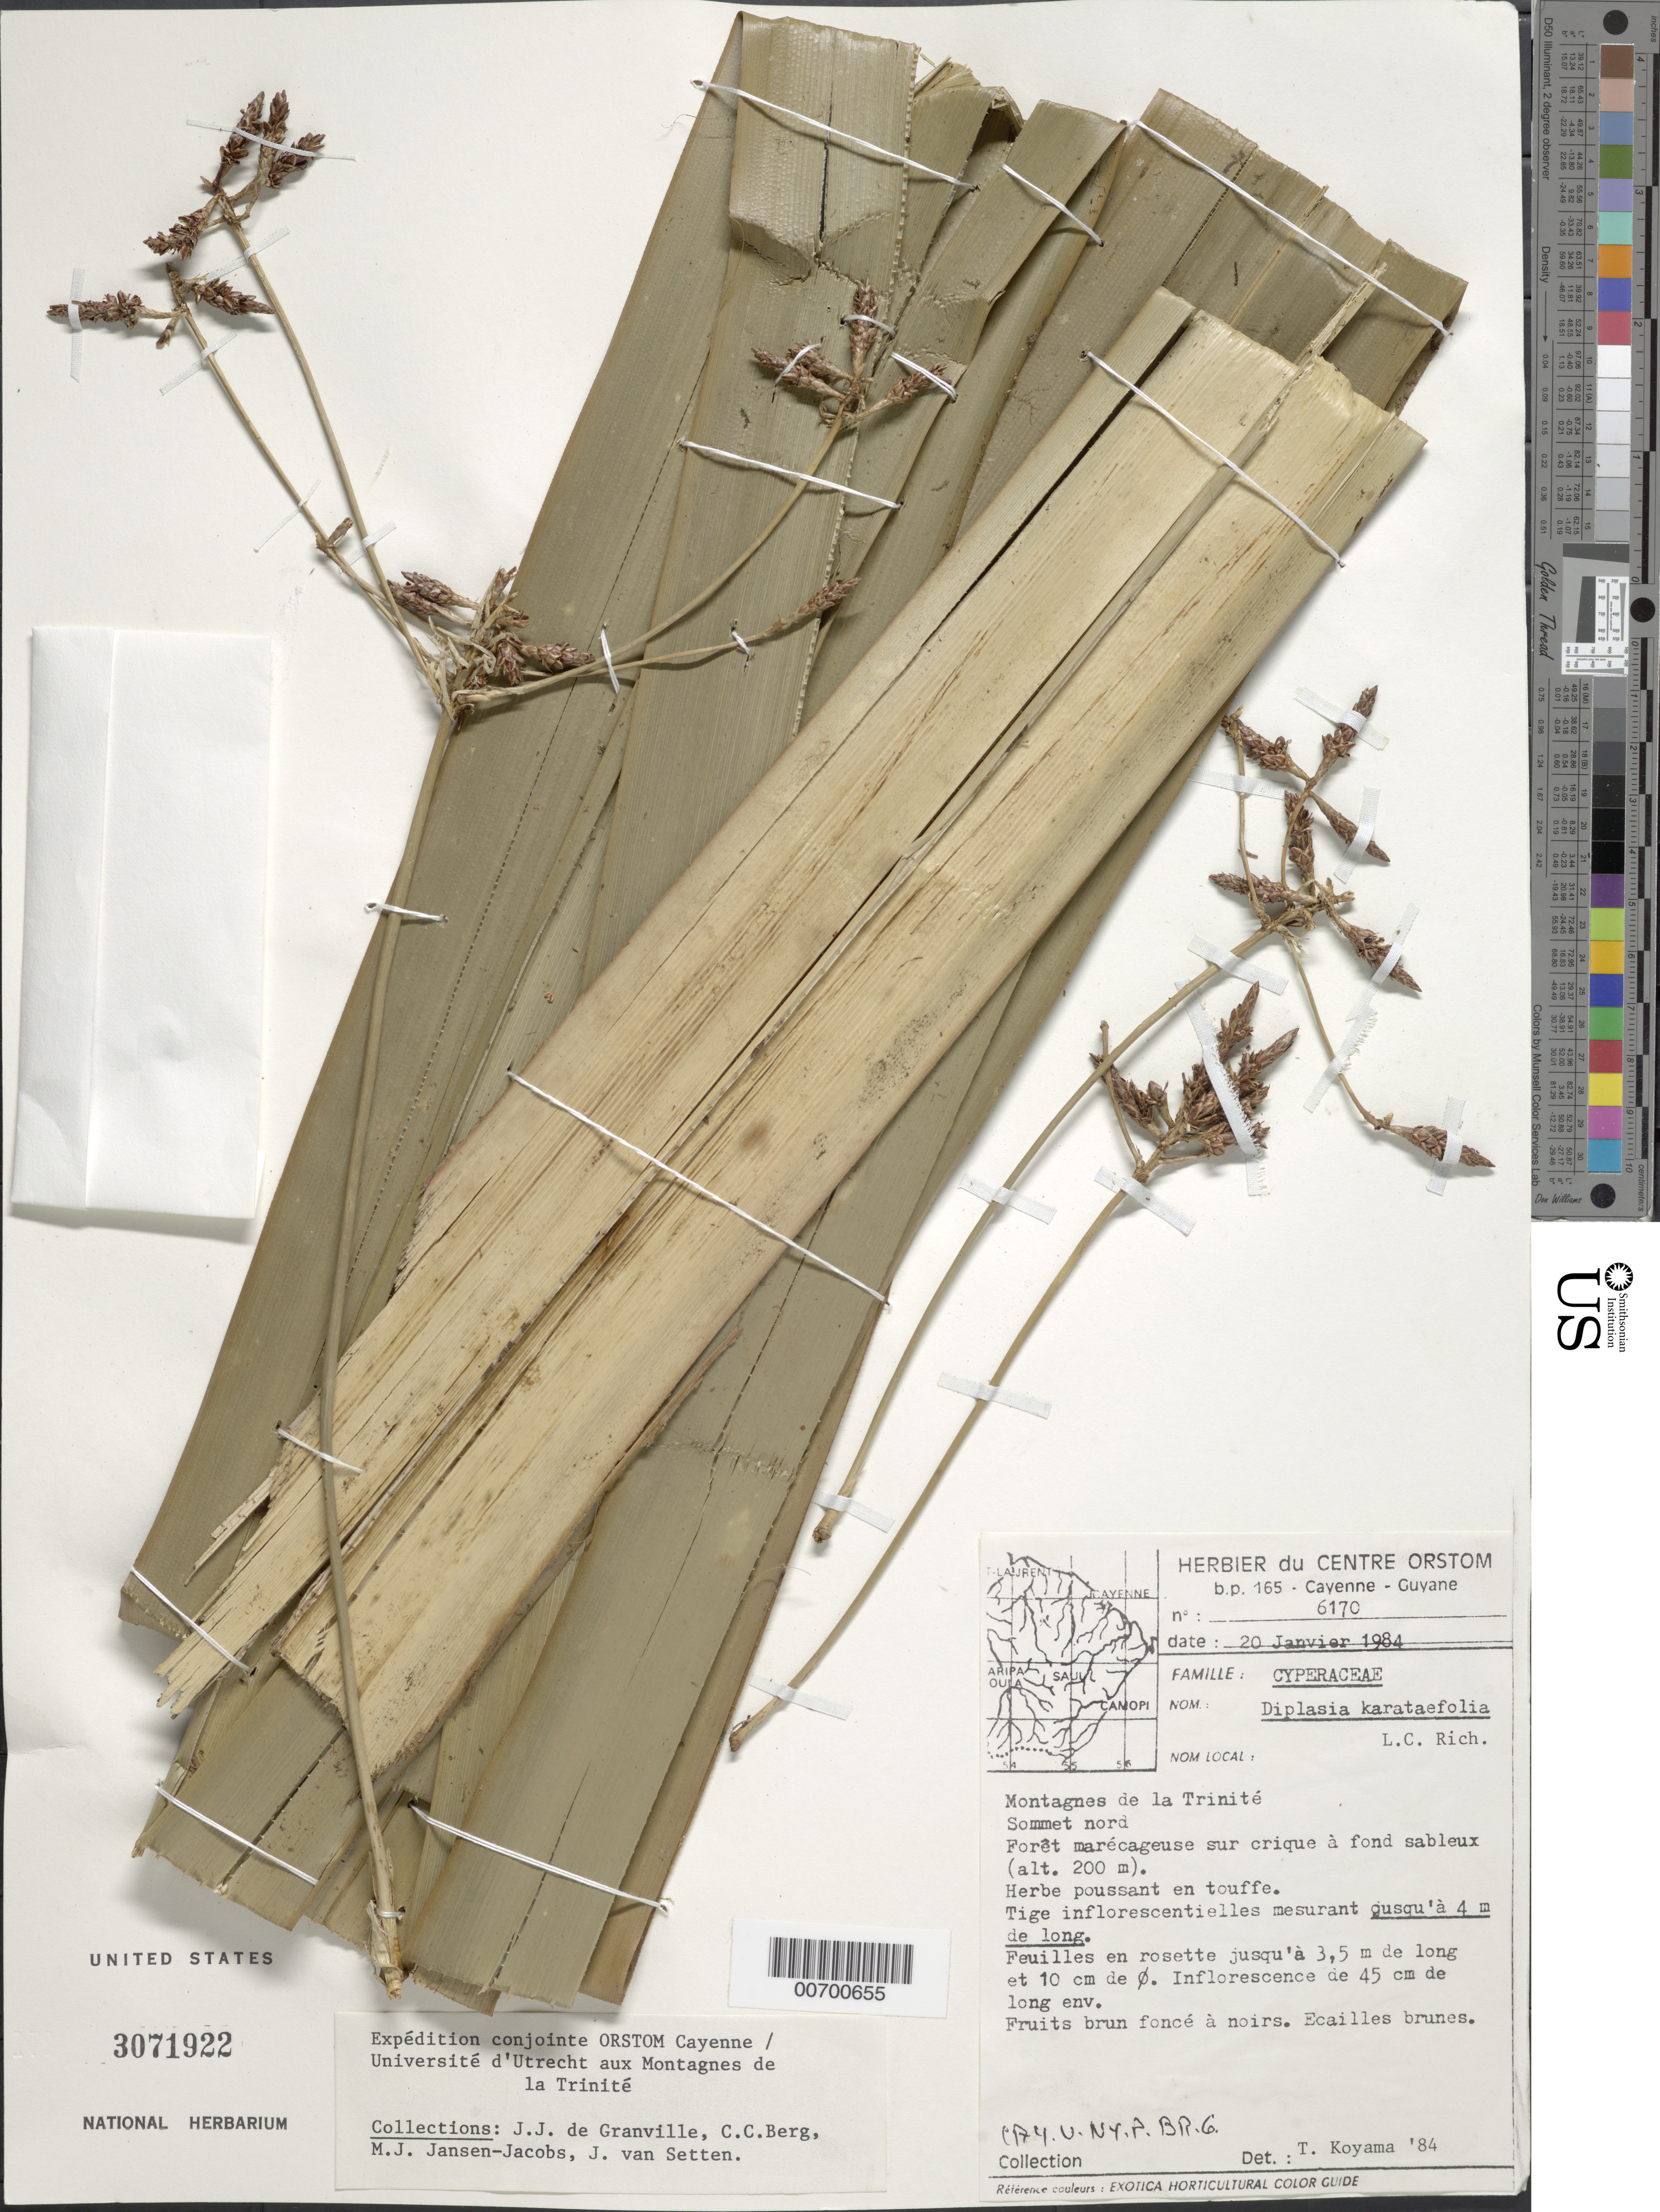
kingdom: Plantae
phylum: Tracheophyta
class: Liliopsida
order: Poales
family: Cyperaceae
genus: Diplasia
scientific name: Diplasia karatifolia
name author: Rich.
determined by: Koyama, Tetsuo M.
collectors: J.-J. de Granville, C. C. Berg, M. J. Jansen-Jacobs & J. van Setten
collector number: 6170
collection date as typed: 20-Jan-84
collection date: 1984-01-20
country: French Guiana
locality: Montagnes de la Trinité, sommet Nord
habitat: Forêt marécageuse sur crique a fond sableux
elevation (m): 200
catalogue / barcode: US 3071922